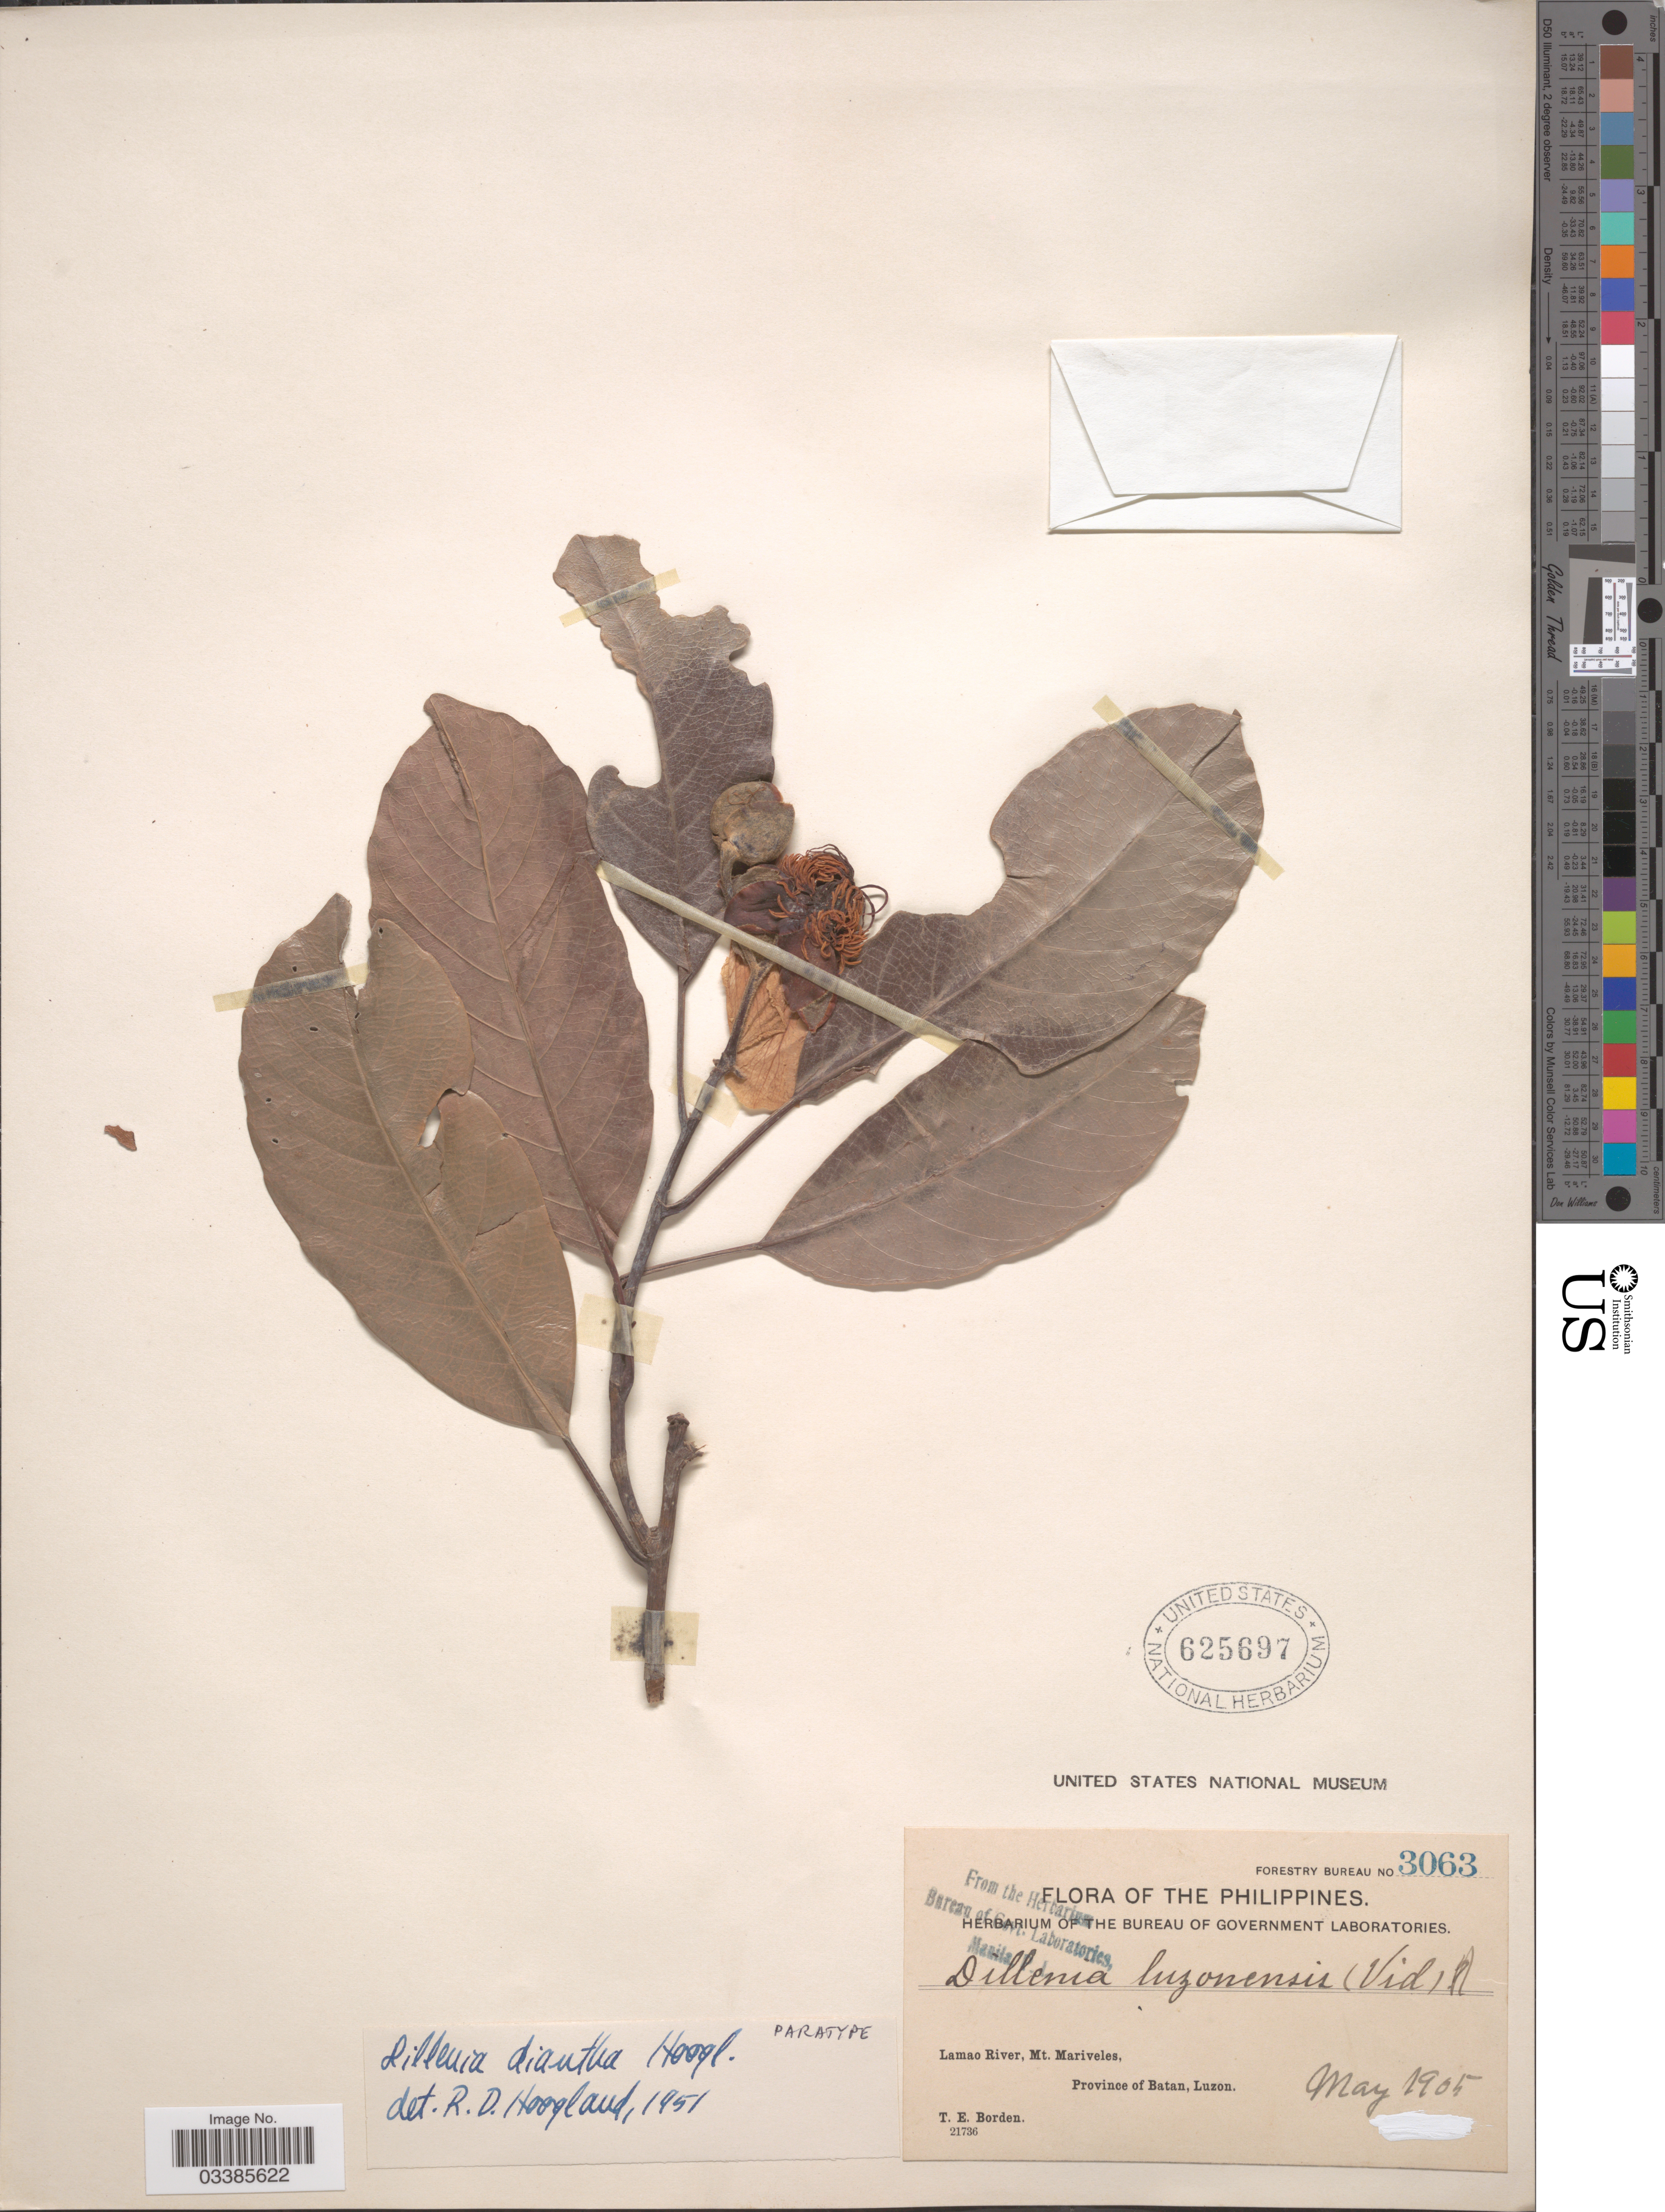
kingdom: Plantae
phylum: Tracheophyta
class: Magnoliopsida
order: Dilleniales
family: Dilleniaceae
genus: Dillenia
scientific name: Dillenia diantha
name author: Hoogland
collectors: T. E. Borden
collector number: Forestry Bureau 3063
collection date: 1905-05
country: Philippines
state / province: Cagayan Valley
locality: Lamao River, Mt. Mariveles, Province of Batan, Luzon.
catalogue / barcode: US 625697